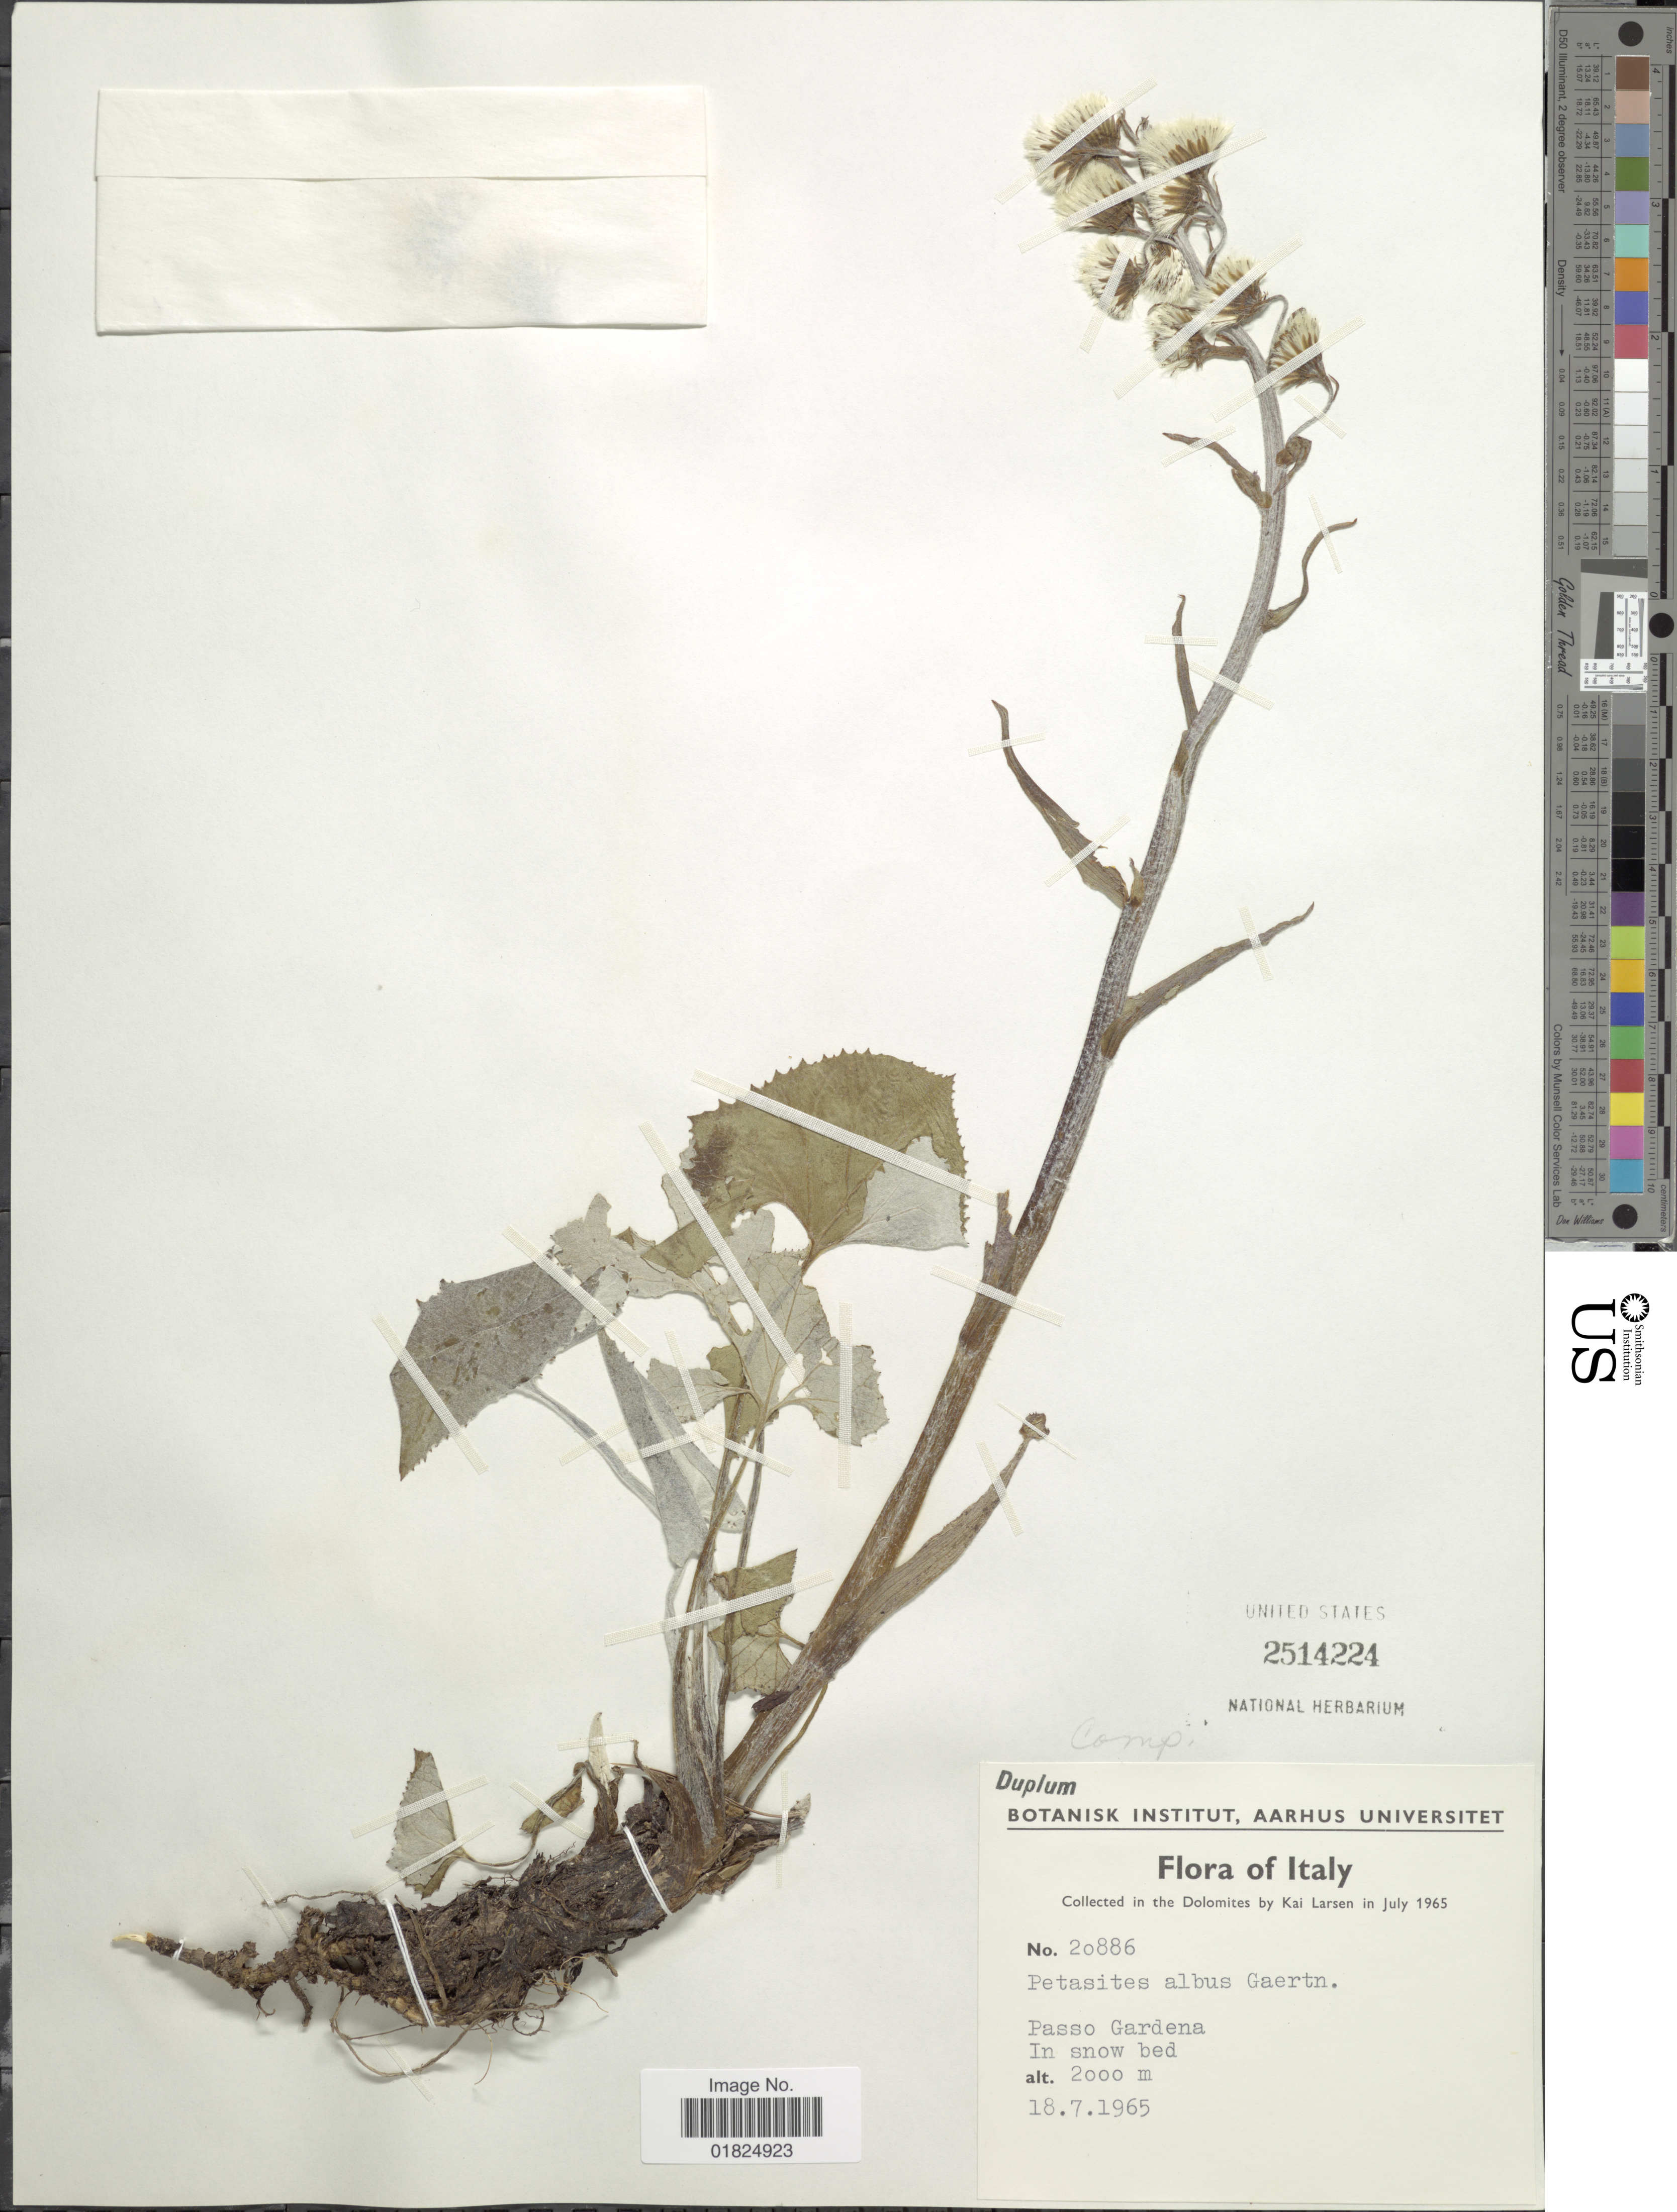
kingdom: Plantae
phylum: Tracheophyta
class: Magnoliopsida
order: Asterales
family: Asteraceae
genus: Petasites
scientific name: Petasites albus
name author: (L.) Gaertn.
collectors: K. Larsen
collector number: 20886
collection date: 1965-07-18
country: Italy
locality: Passo Gardena. In snow bed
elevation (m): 2000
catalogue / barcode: US 2514224